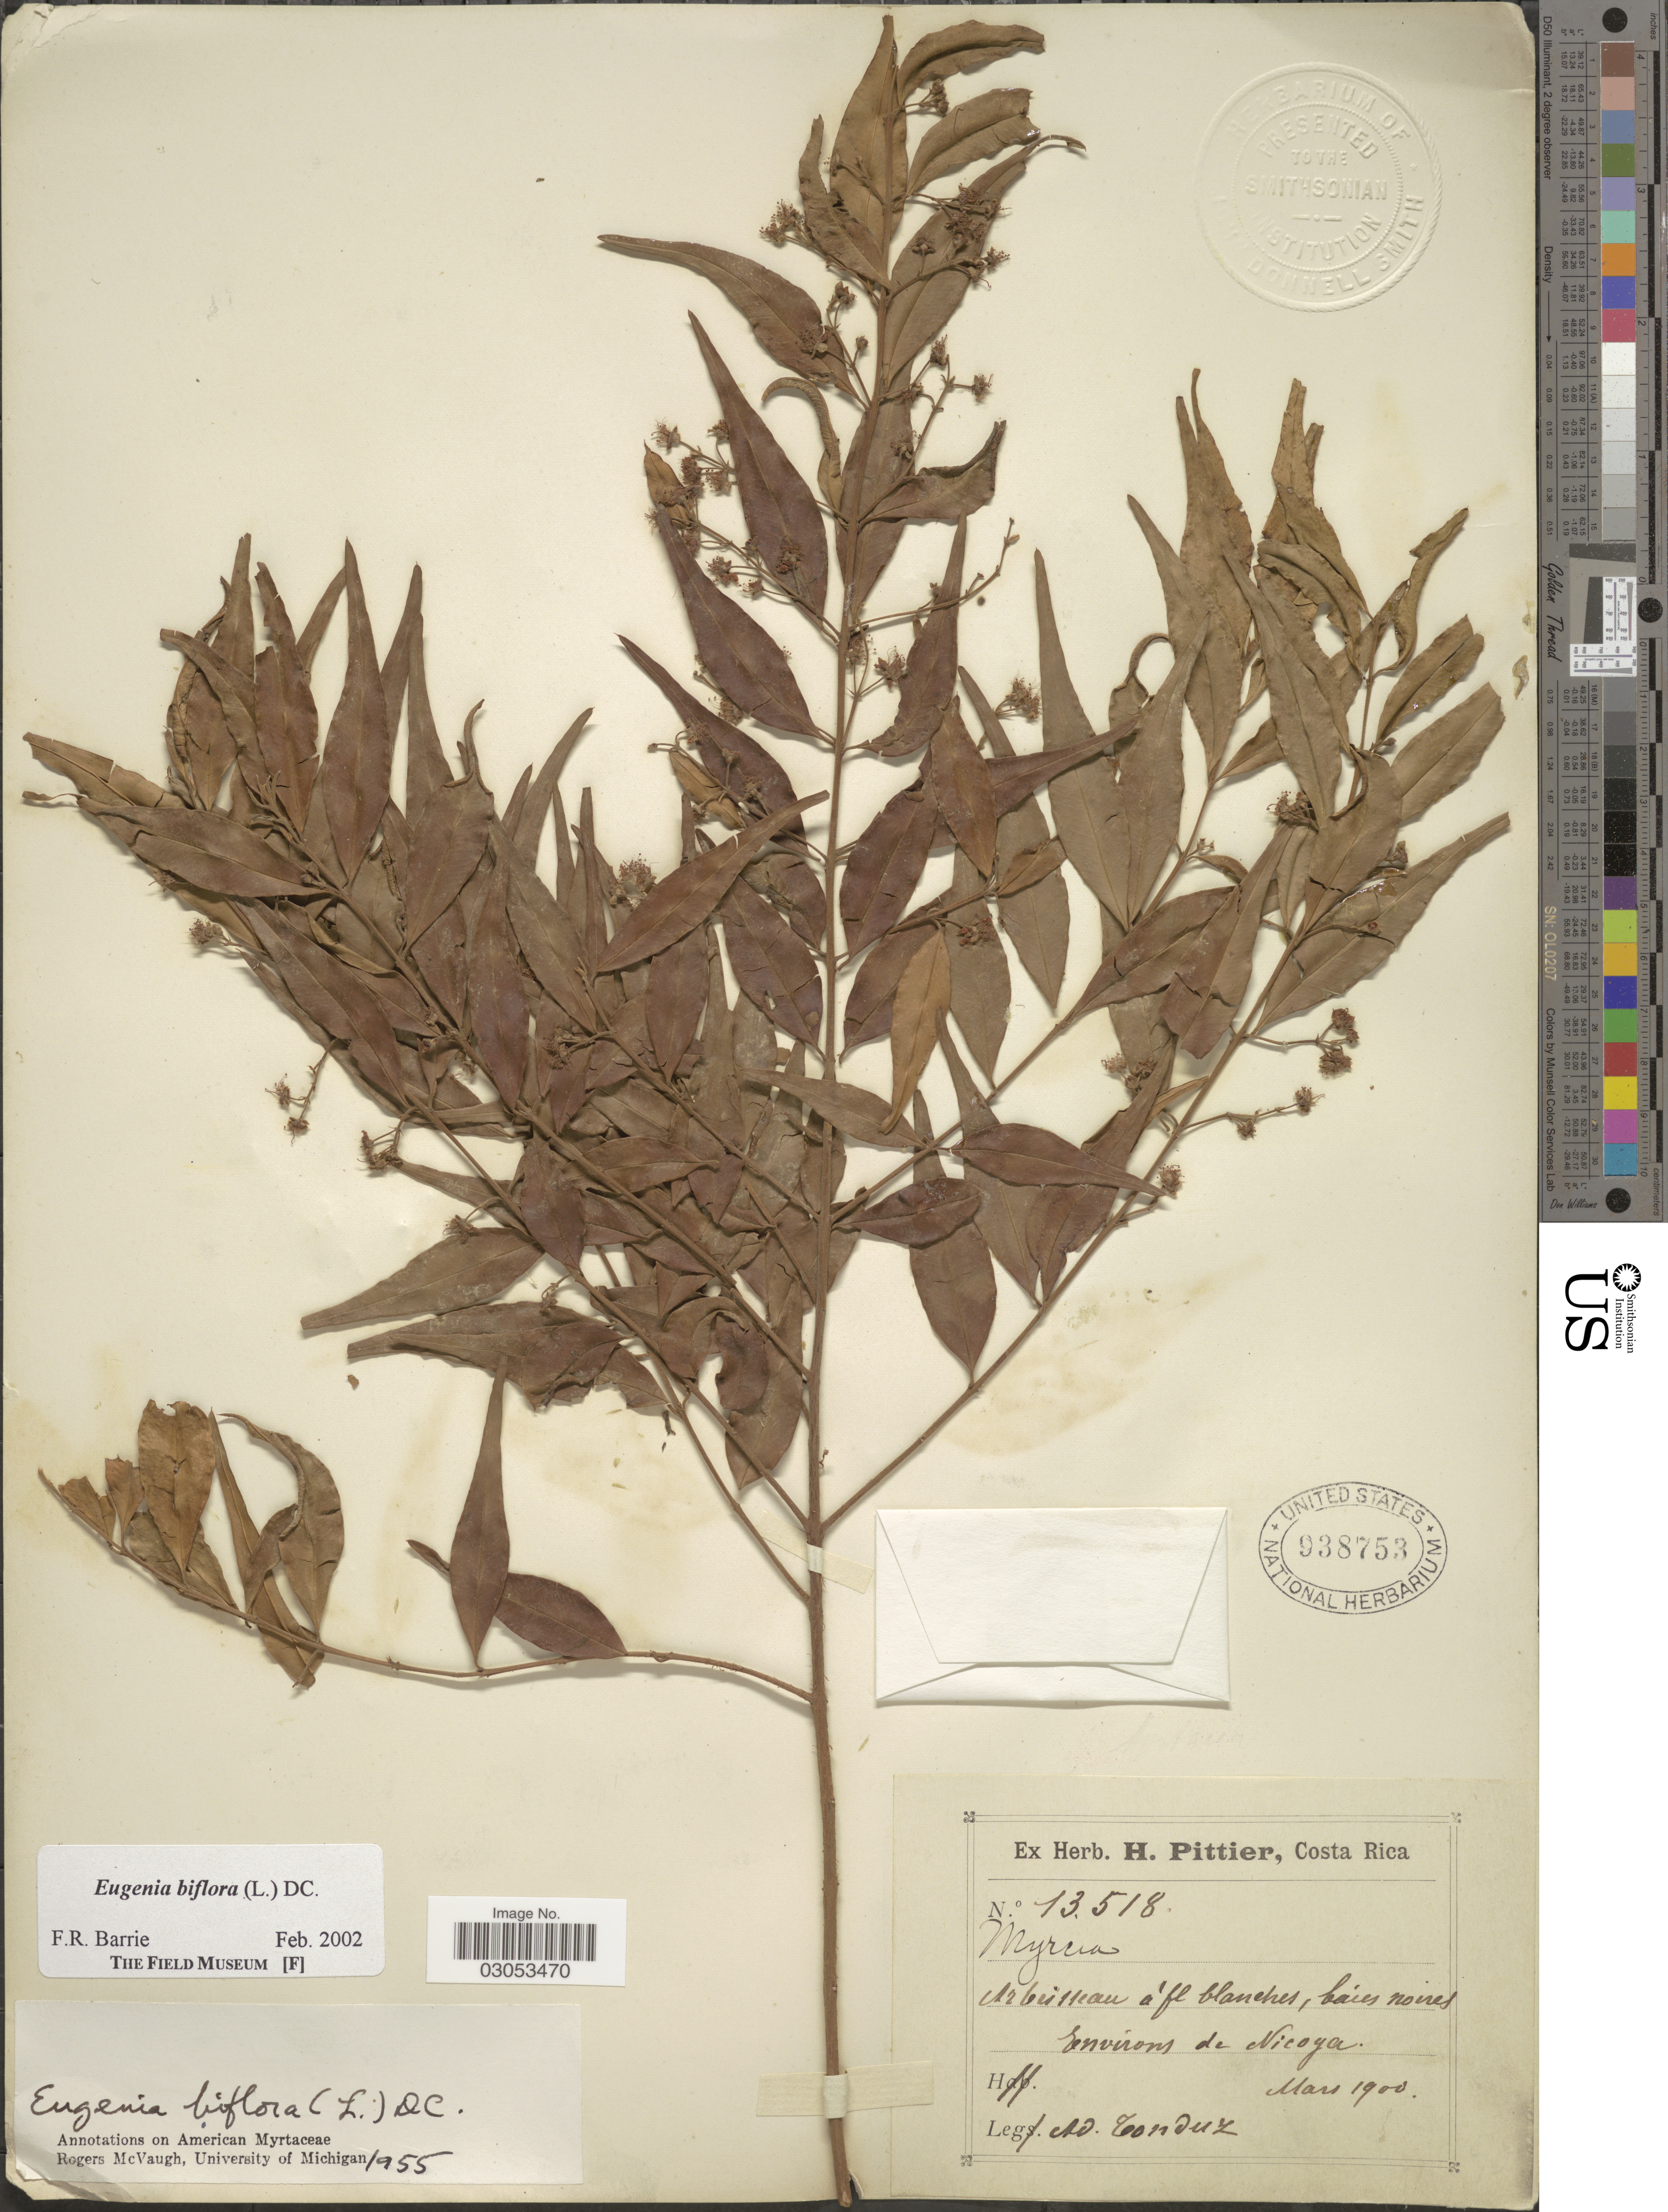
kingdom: Plantae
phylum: Tracheophyta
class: Magnoliopsida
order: Myrtales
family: Myrtaceae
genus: Eugenia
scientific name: Eugenia biflora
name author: (L.) DC.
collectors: A. Tonduz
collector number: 13518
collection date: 1900-03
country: Costa Rica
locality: Environs de Nicoya.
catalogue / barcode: US 938753